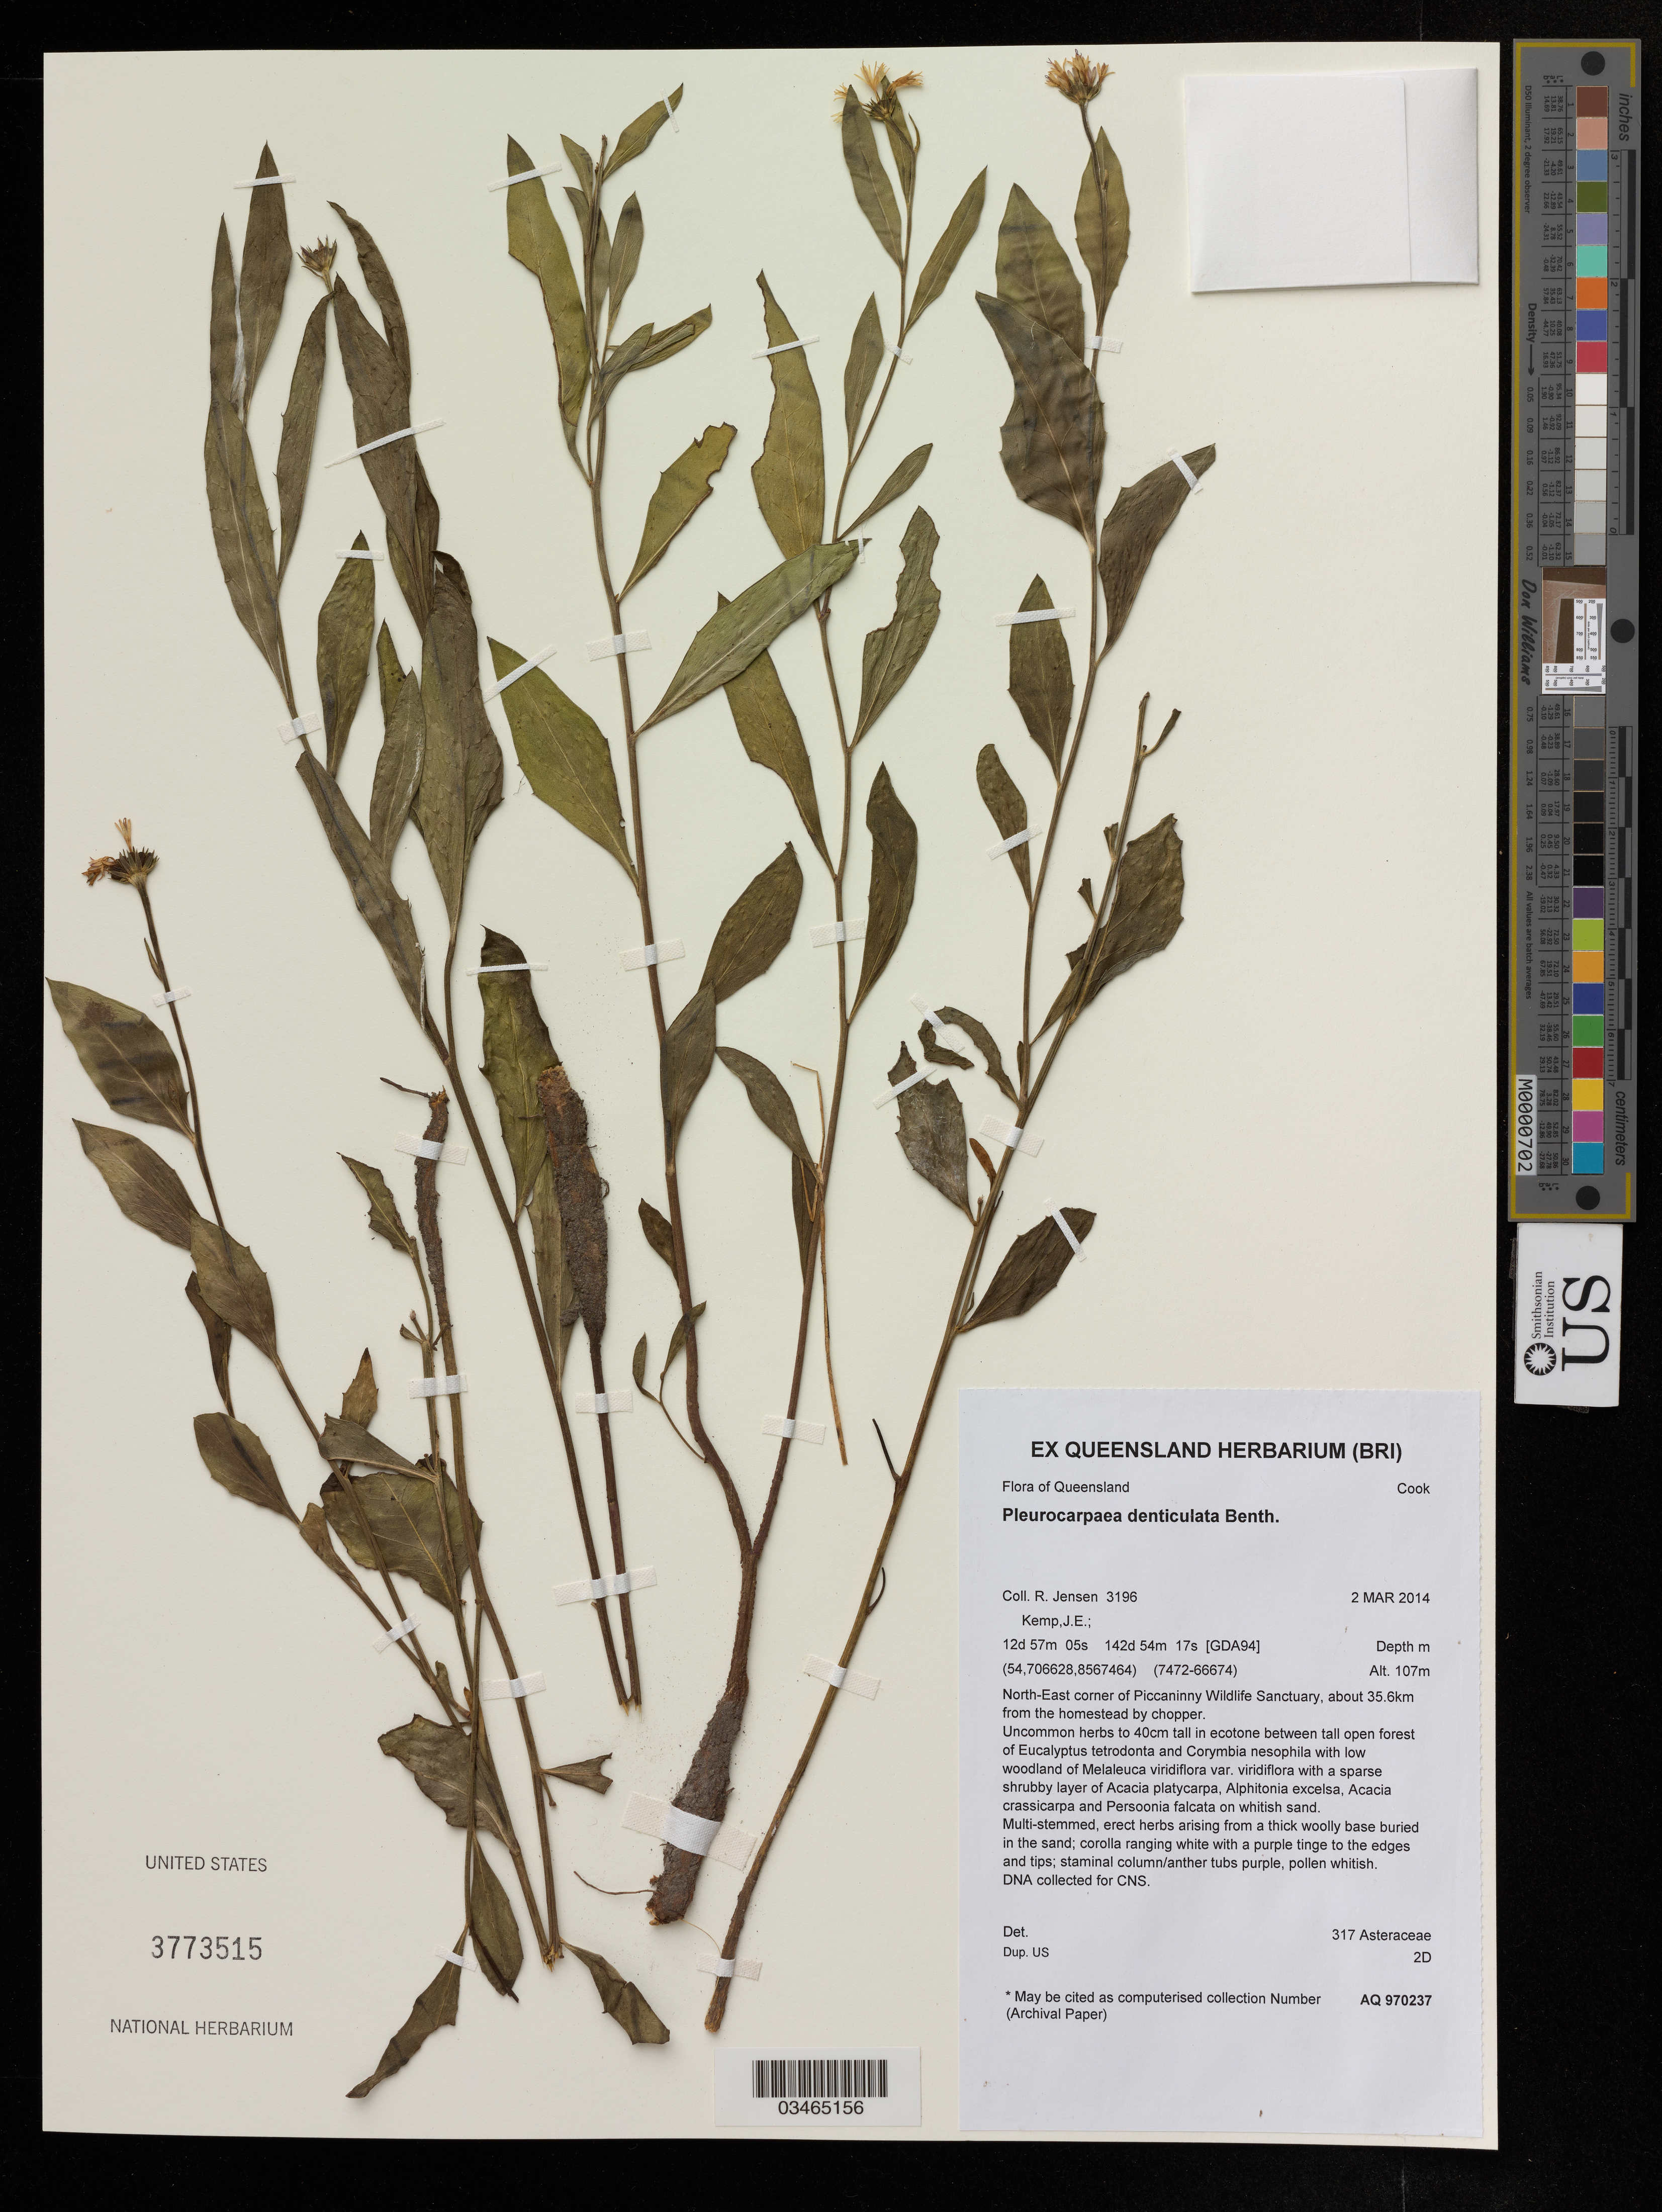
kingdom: Plantae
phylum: Tracheophyta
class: Magnoliopsida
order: Asterales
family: Asteraceae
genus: Pleurocarpaea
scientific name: Pleurocarpaea denticulata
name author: Benth.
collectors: R. Jensen & J. Kemp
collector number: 3196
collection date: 2014-03-02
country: Australia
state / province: Queensland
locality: Cook. North-East corner of Piccaninny Wildlife Sanctuary, about 35.6km from the homestead by chopper.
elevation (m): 107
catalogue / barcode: US 3773515